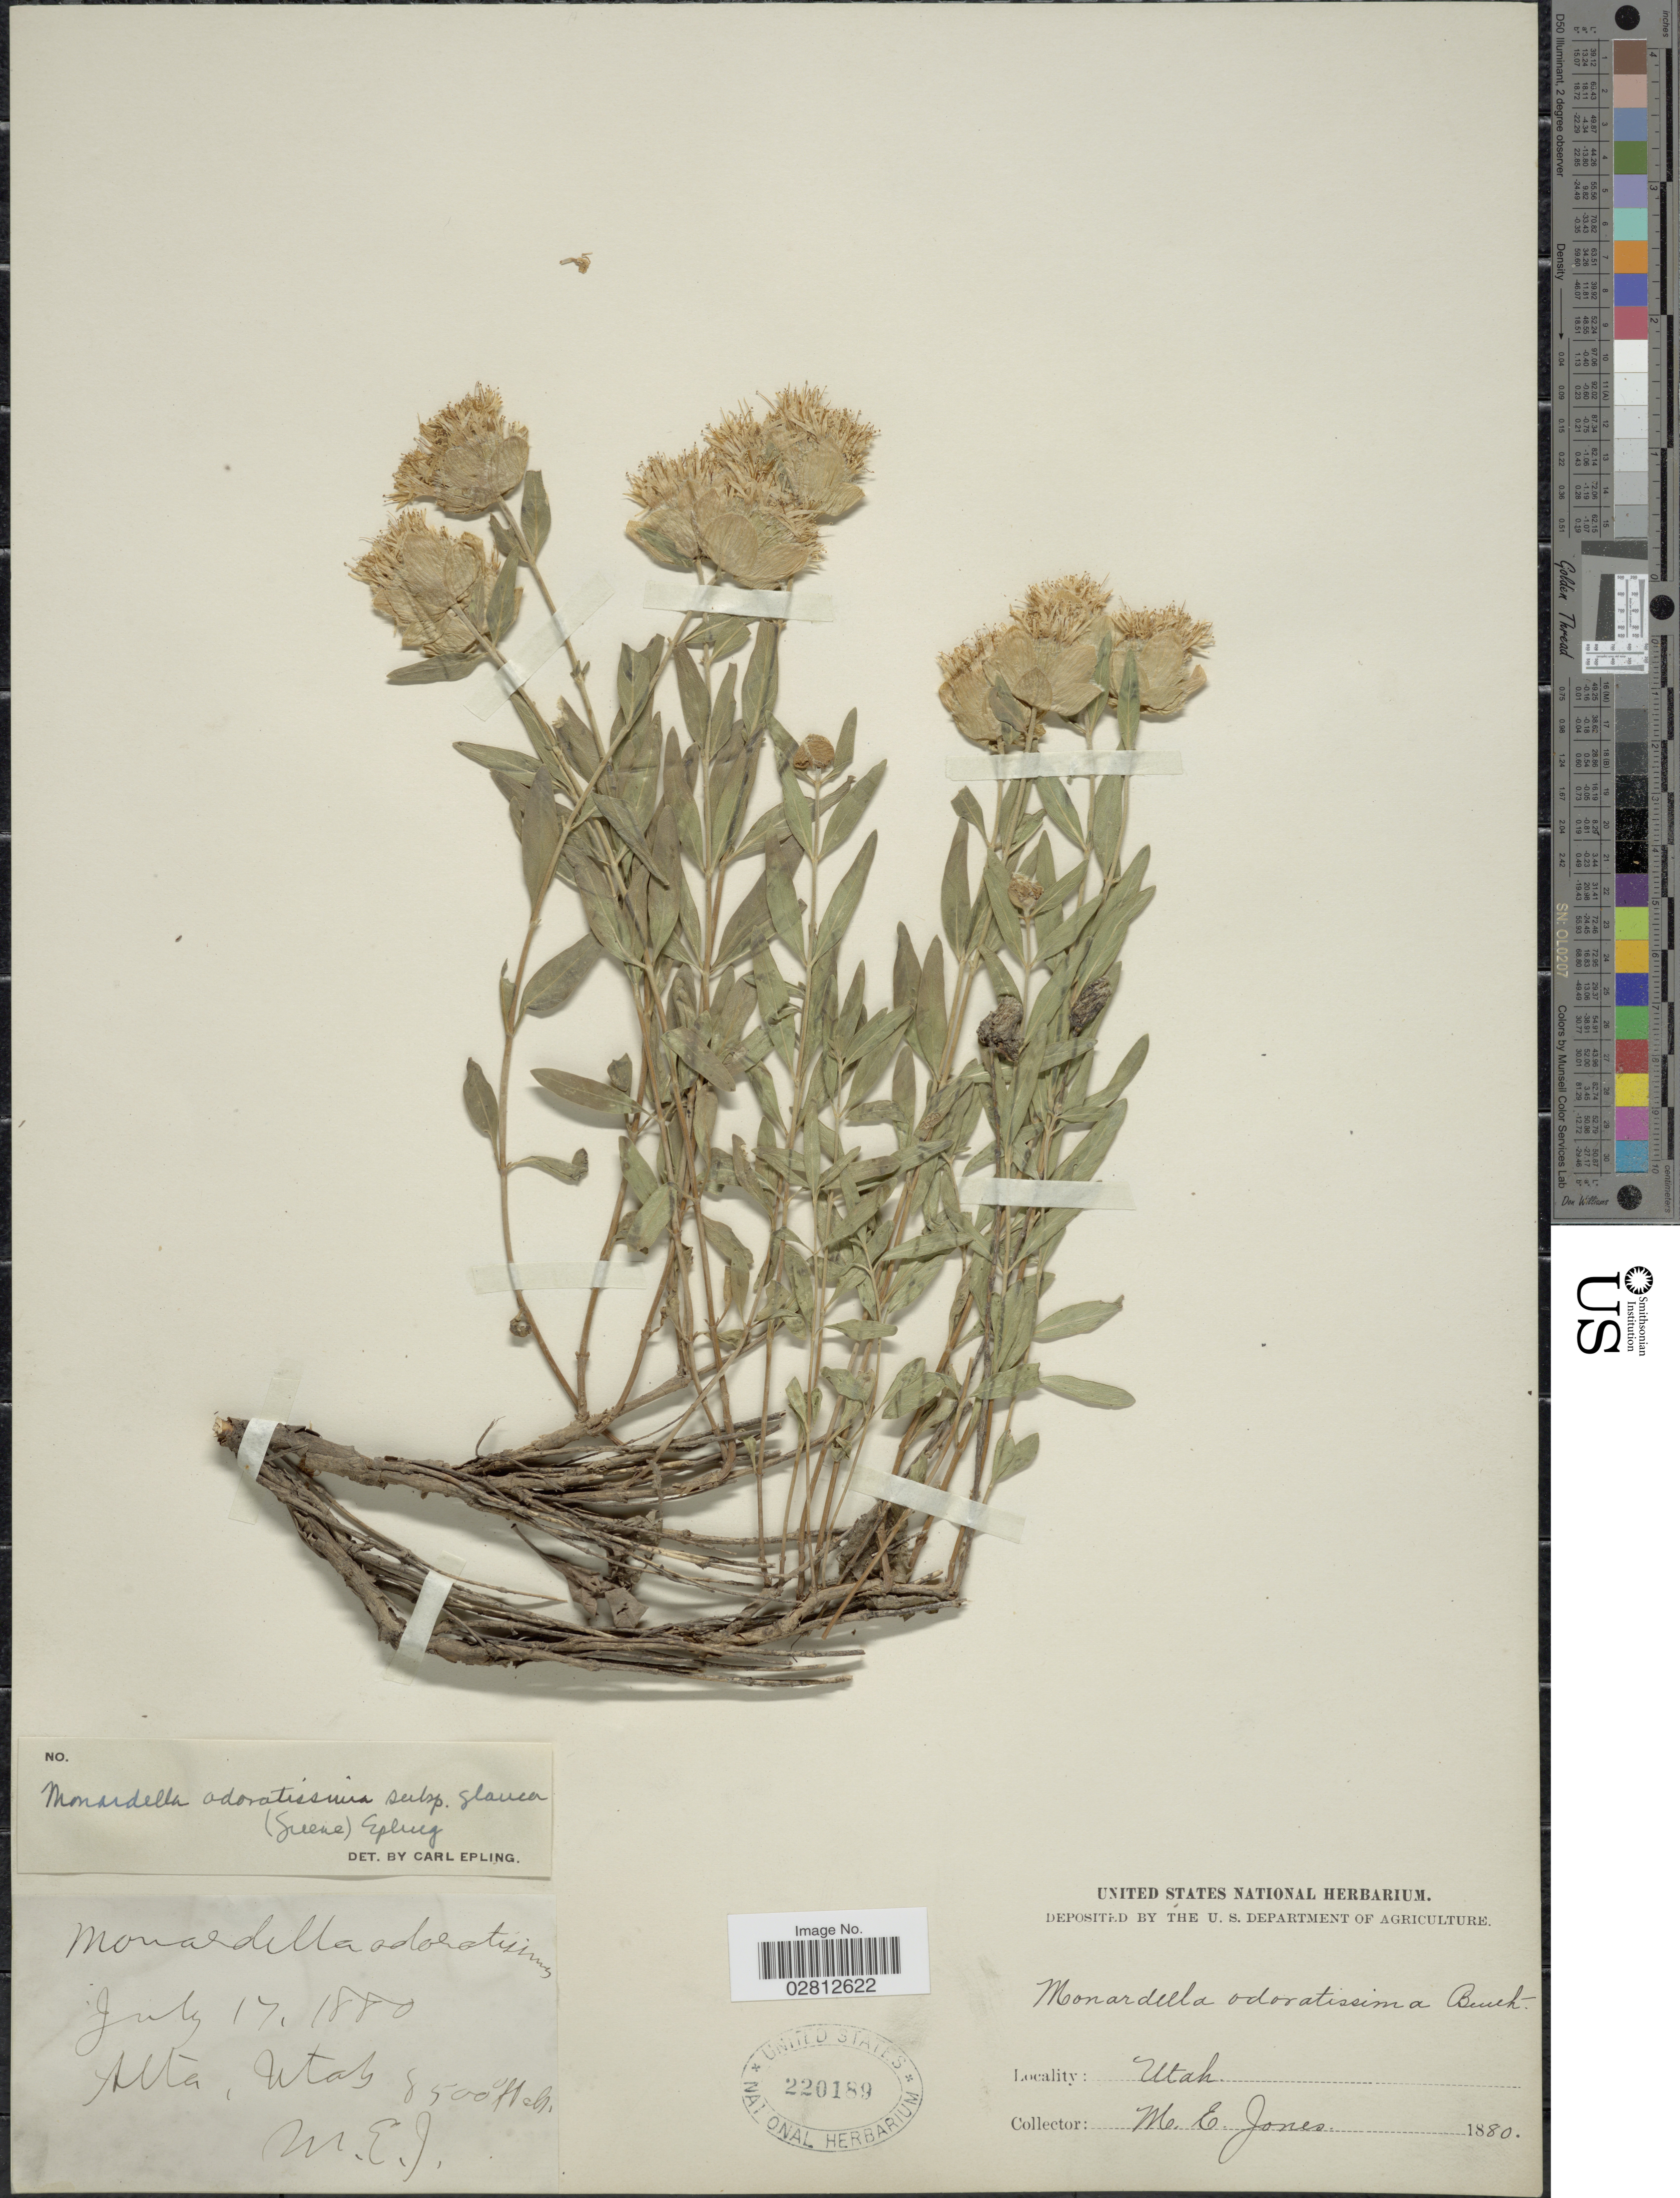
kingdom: Plantae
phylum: Tracheophyta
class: Magnoliopsida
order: Lamiales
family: Lamiaceae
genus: Monardella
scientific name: Monardella odoratissima subsp. glauca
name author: (Greene) Epling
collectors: M. E. Jones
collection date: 1880-07-17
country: United States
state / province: Utah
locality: Alta.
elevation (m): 2591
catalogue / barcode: US 220189